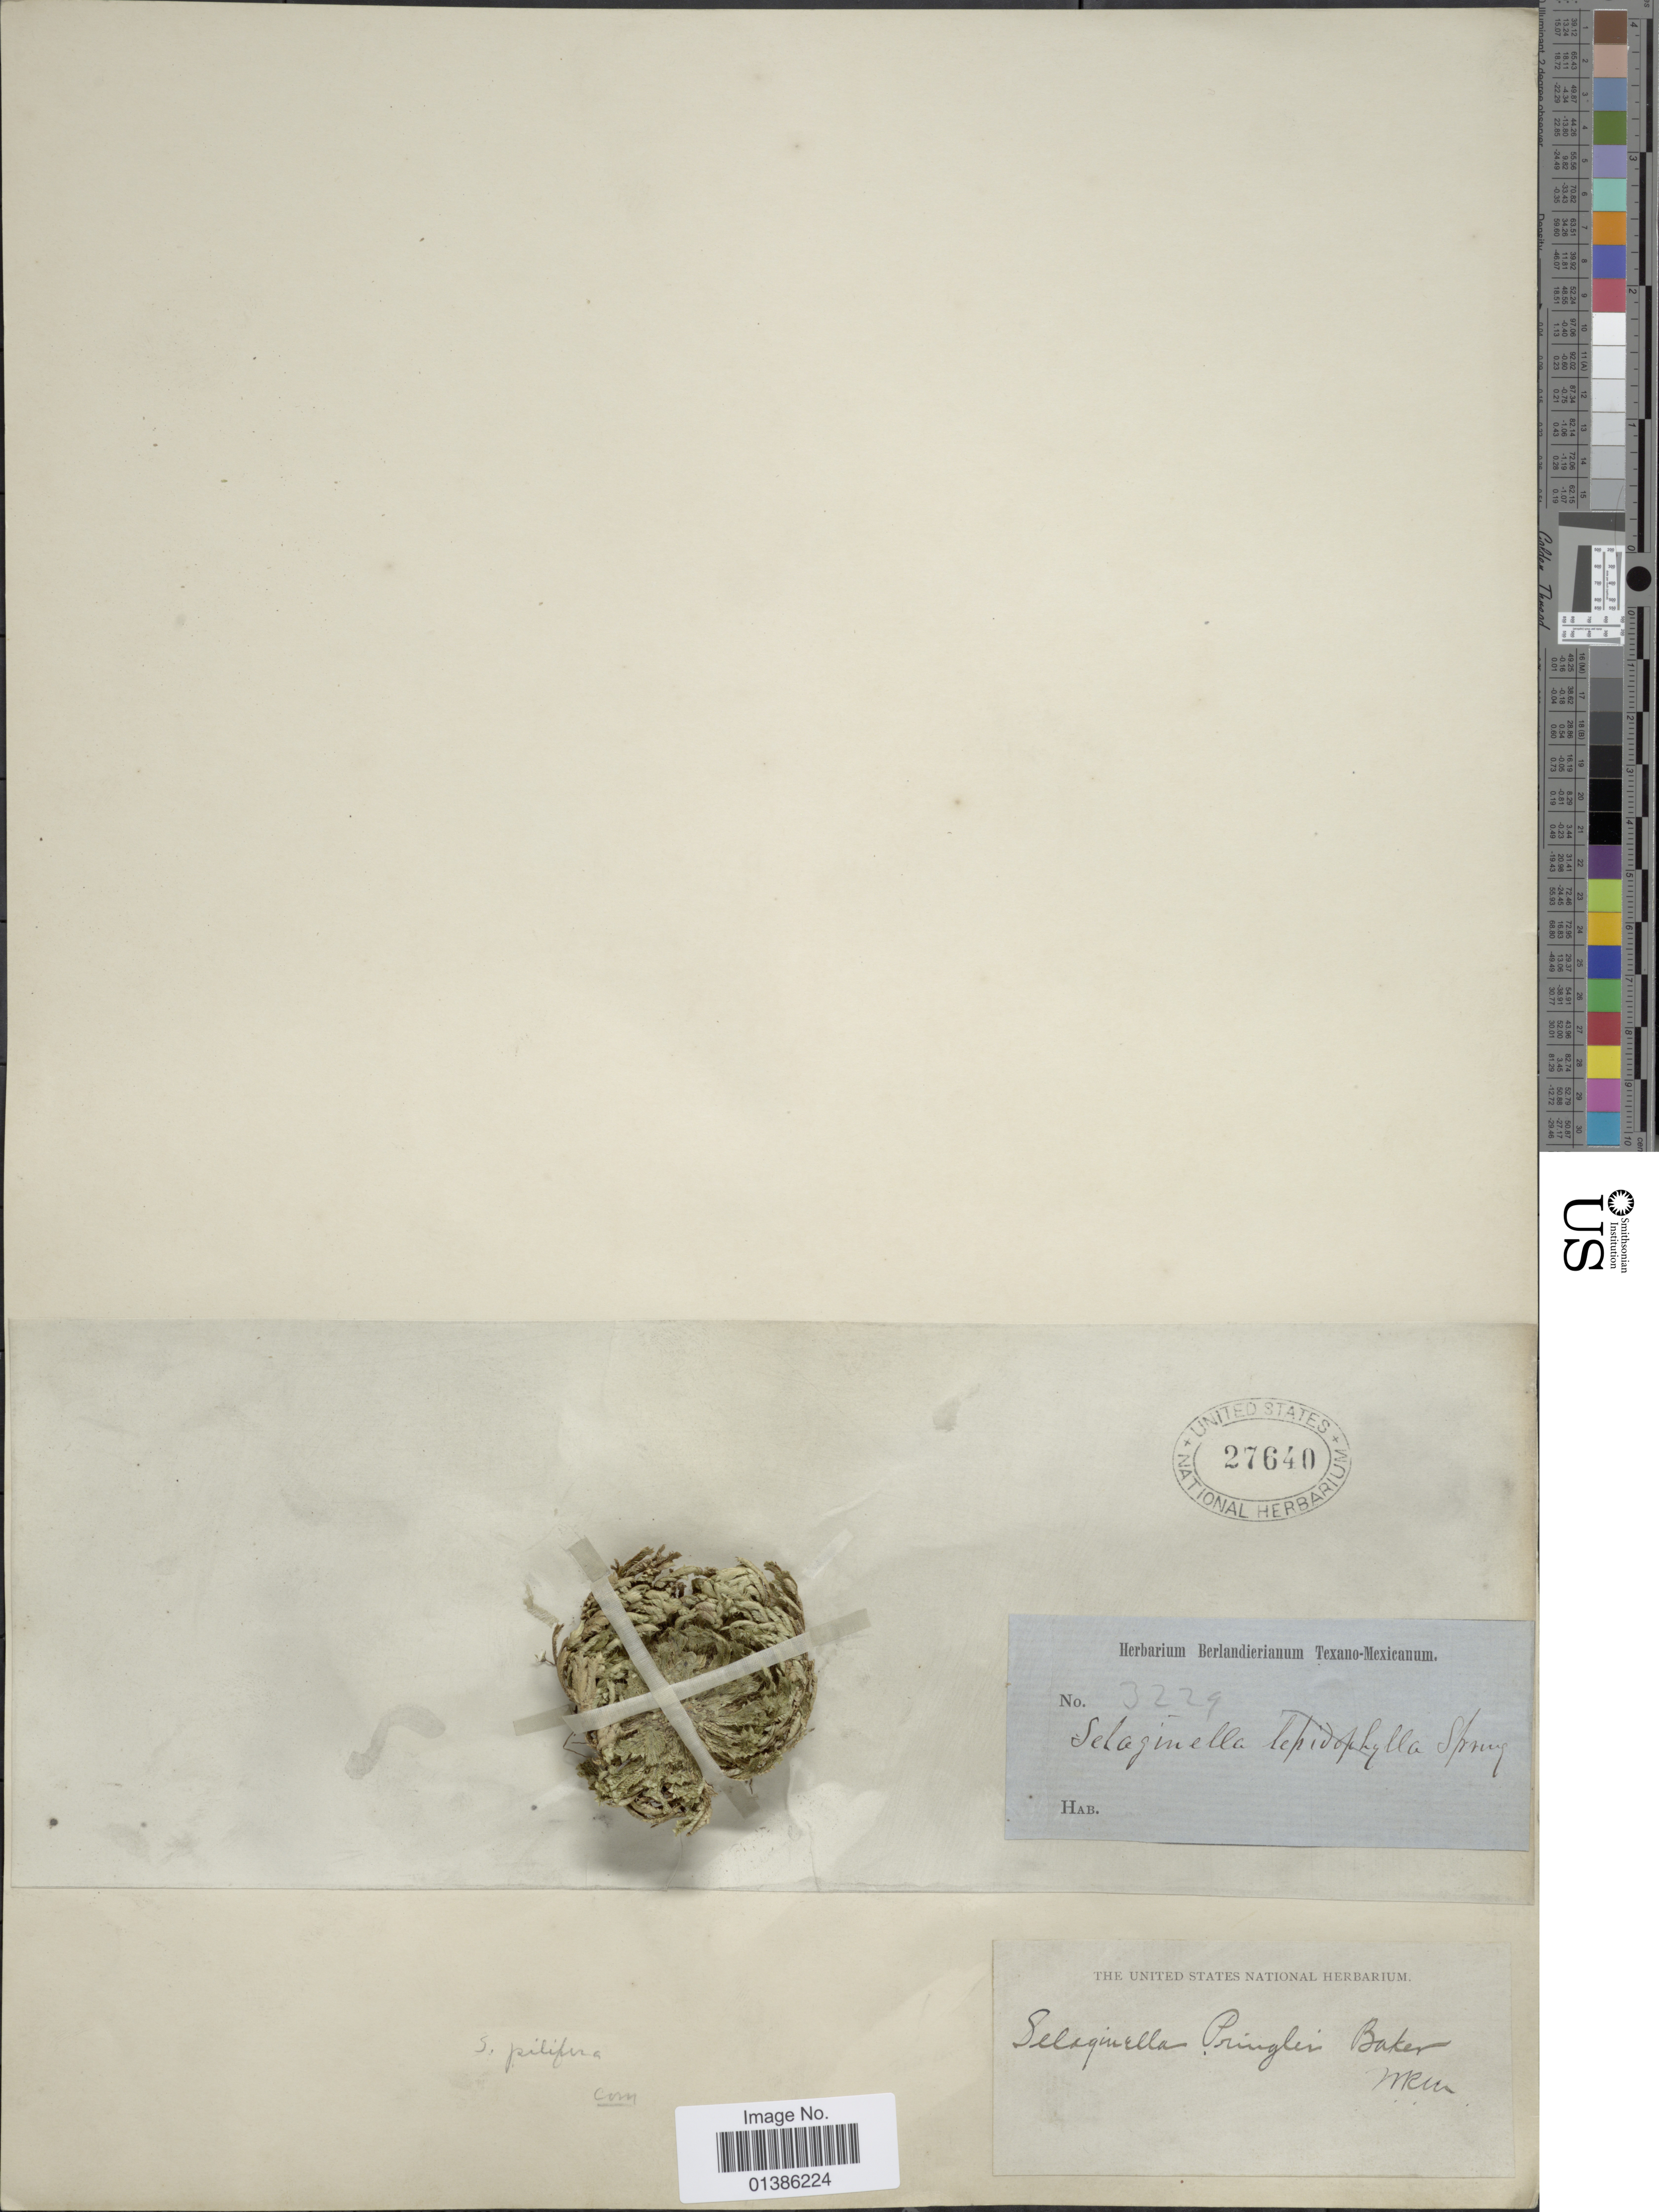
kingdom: Plantae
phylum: Tracheophyta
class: Lycopodiopsida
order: Selaginellales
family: Selaginellaceae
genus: Selaginella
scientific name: Selaginella pilifera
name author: A. Braun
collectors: ex Herb. Berlandierianum Texano-Mexicanum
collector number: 3229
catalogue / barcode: US 27640